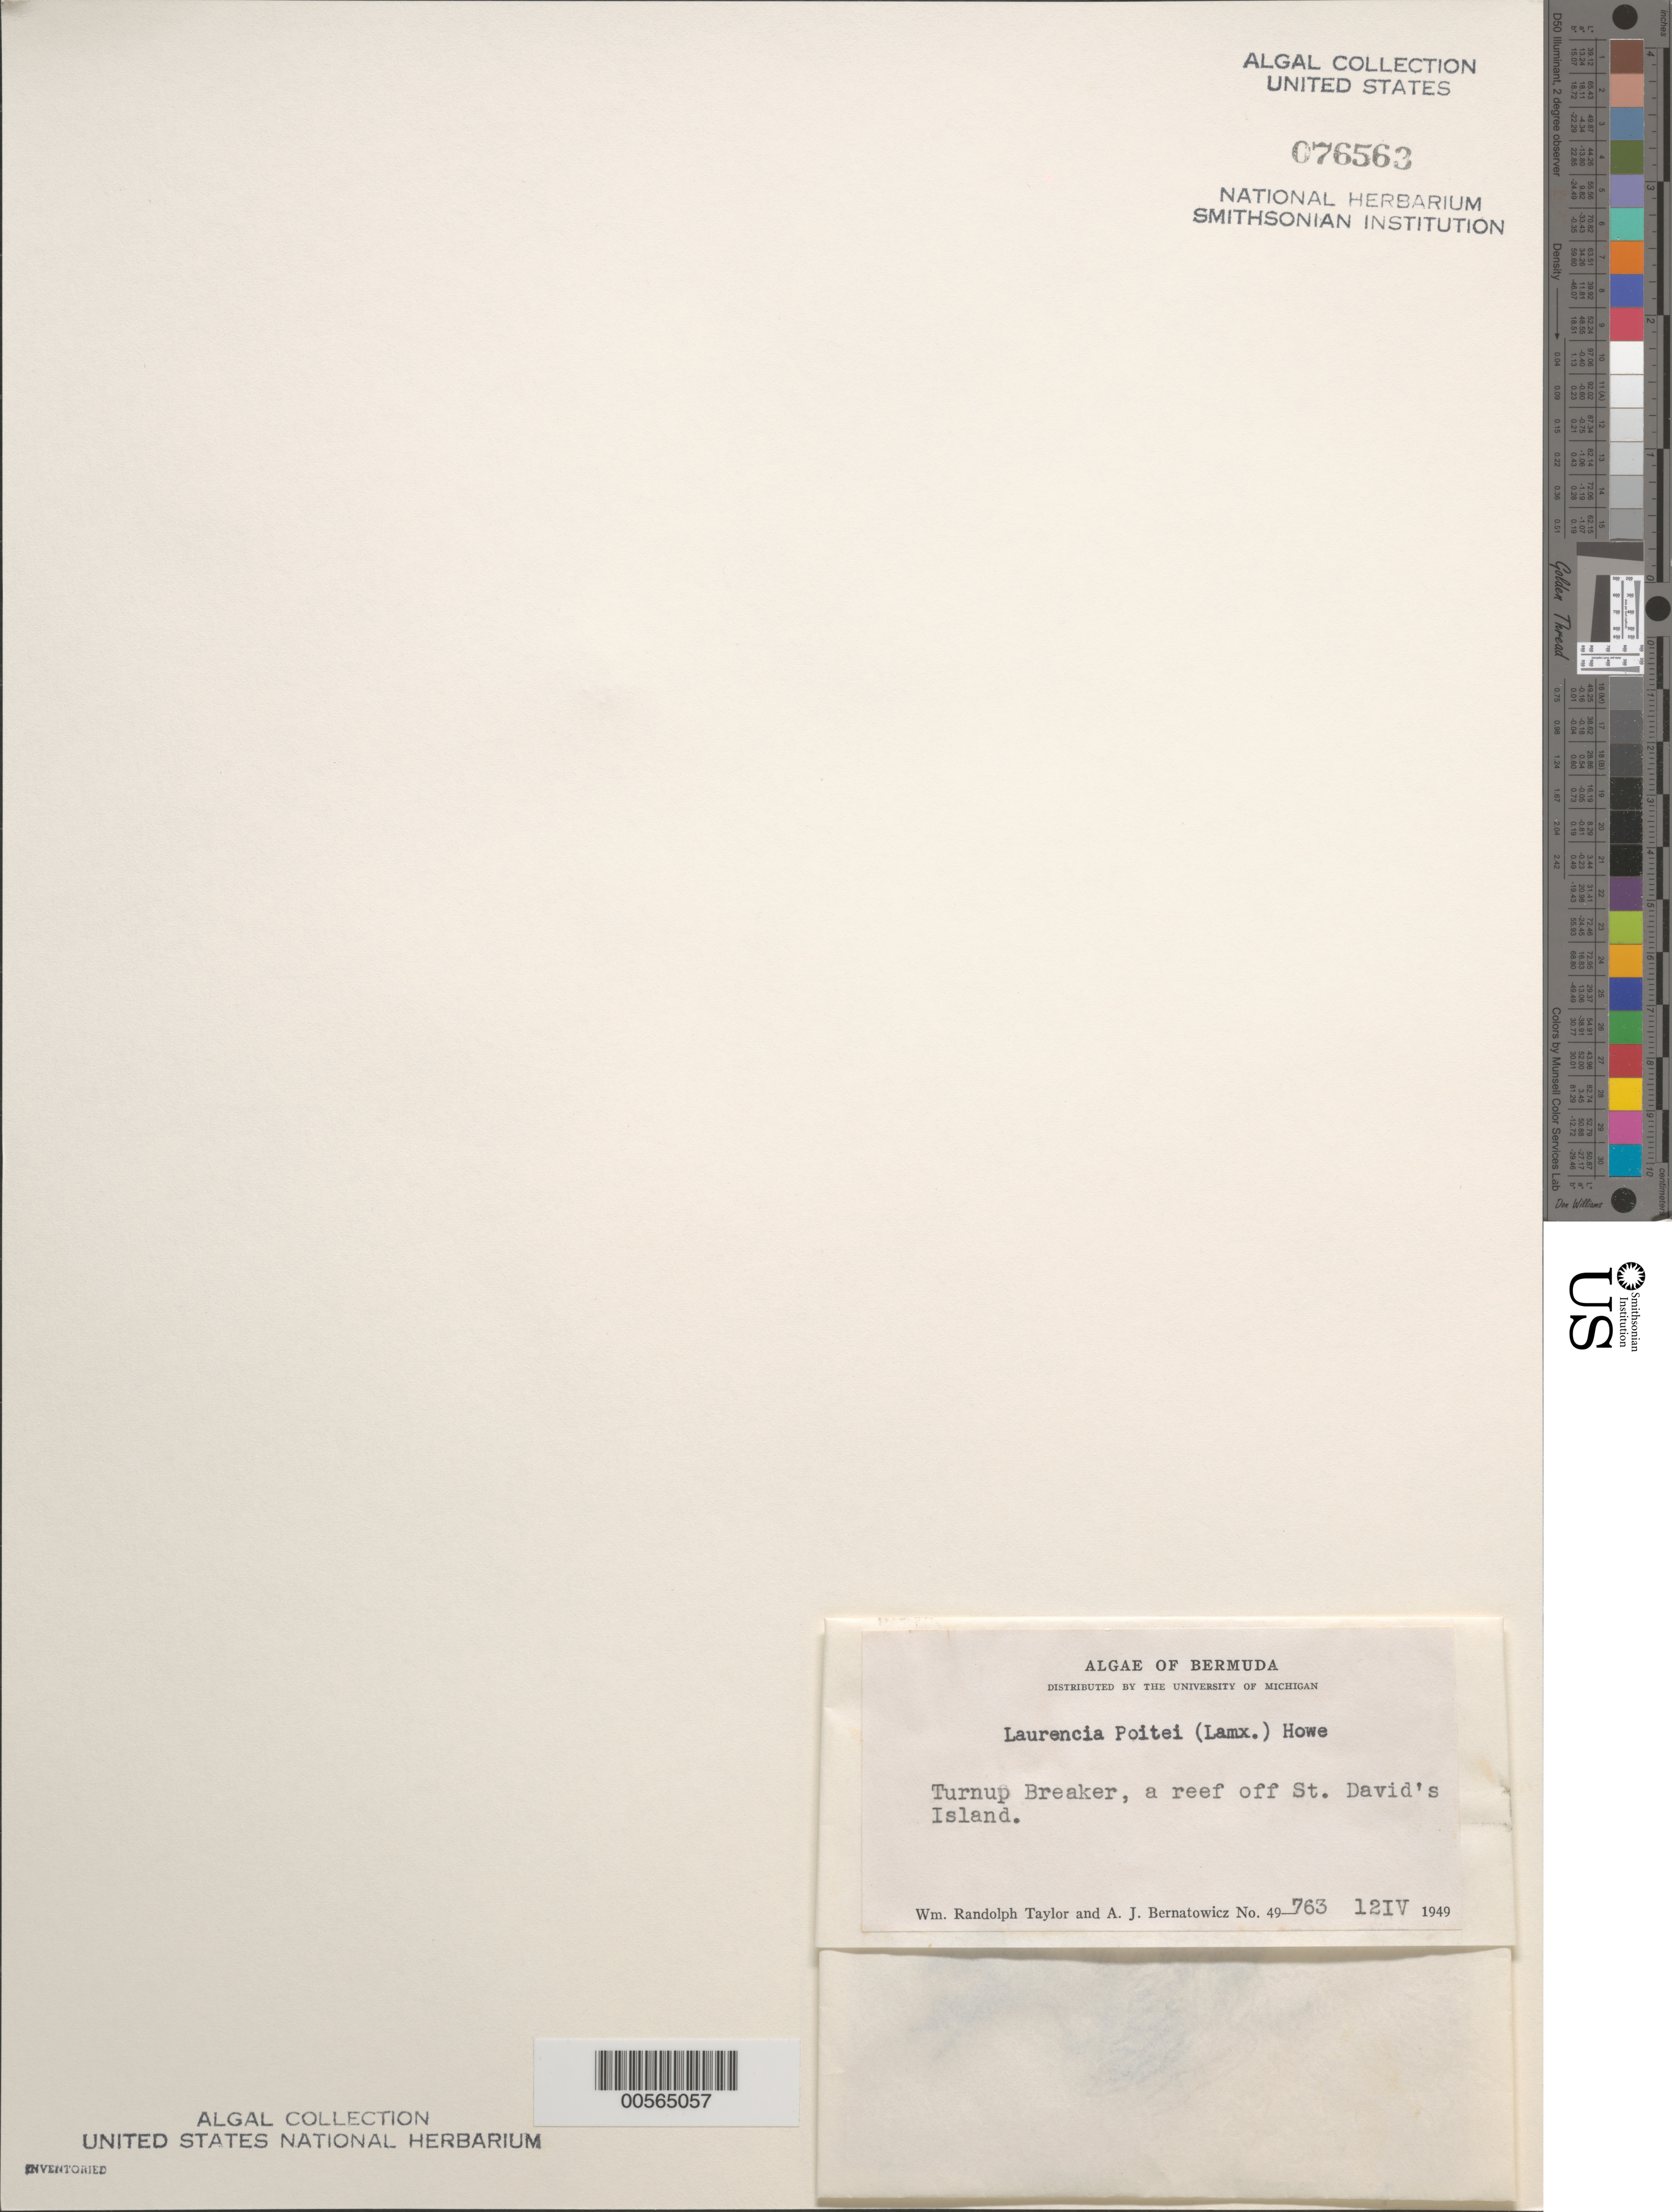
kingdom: Plantae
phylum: Rhodophyta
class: Florideophyceae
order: Ceramiales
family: Rhodomelaceae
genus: Yuzurua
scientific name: Yuzurua poiteaui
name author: (J.V.Lamouroux) Martin-Lescanne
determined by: Brooks, B. L., (BOT), Smithsonian Institution - National Museum of Natural History (UNITED STATES)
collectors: W. R. Taylor & A. Bernatowicz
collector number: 49-763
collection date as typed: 12 Apr 1949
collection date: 1949-04-12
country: Bermuda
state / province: Saint George's (parish)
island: St. David's Island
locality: Turnup Breaker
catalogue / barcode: US 76563